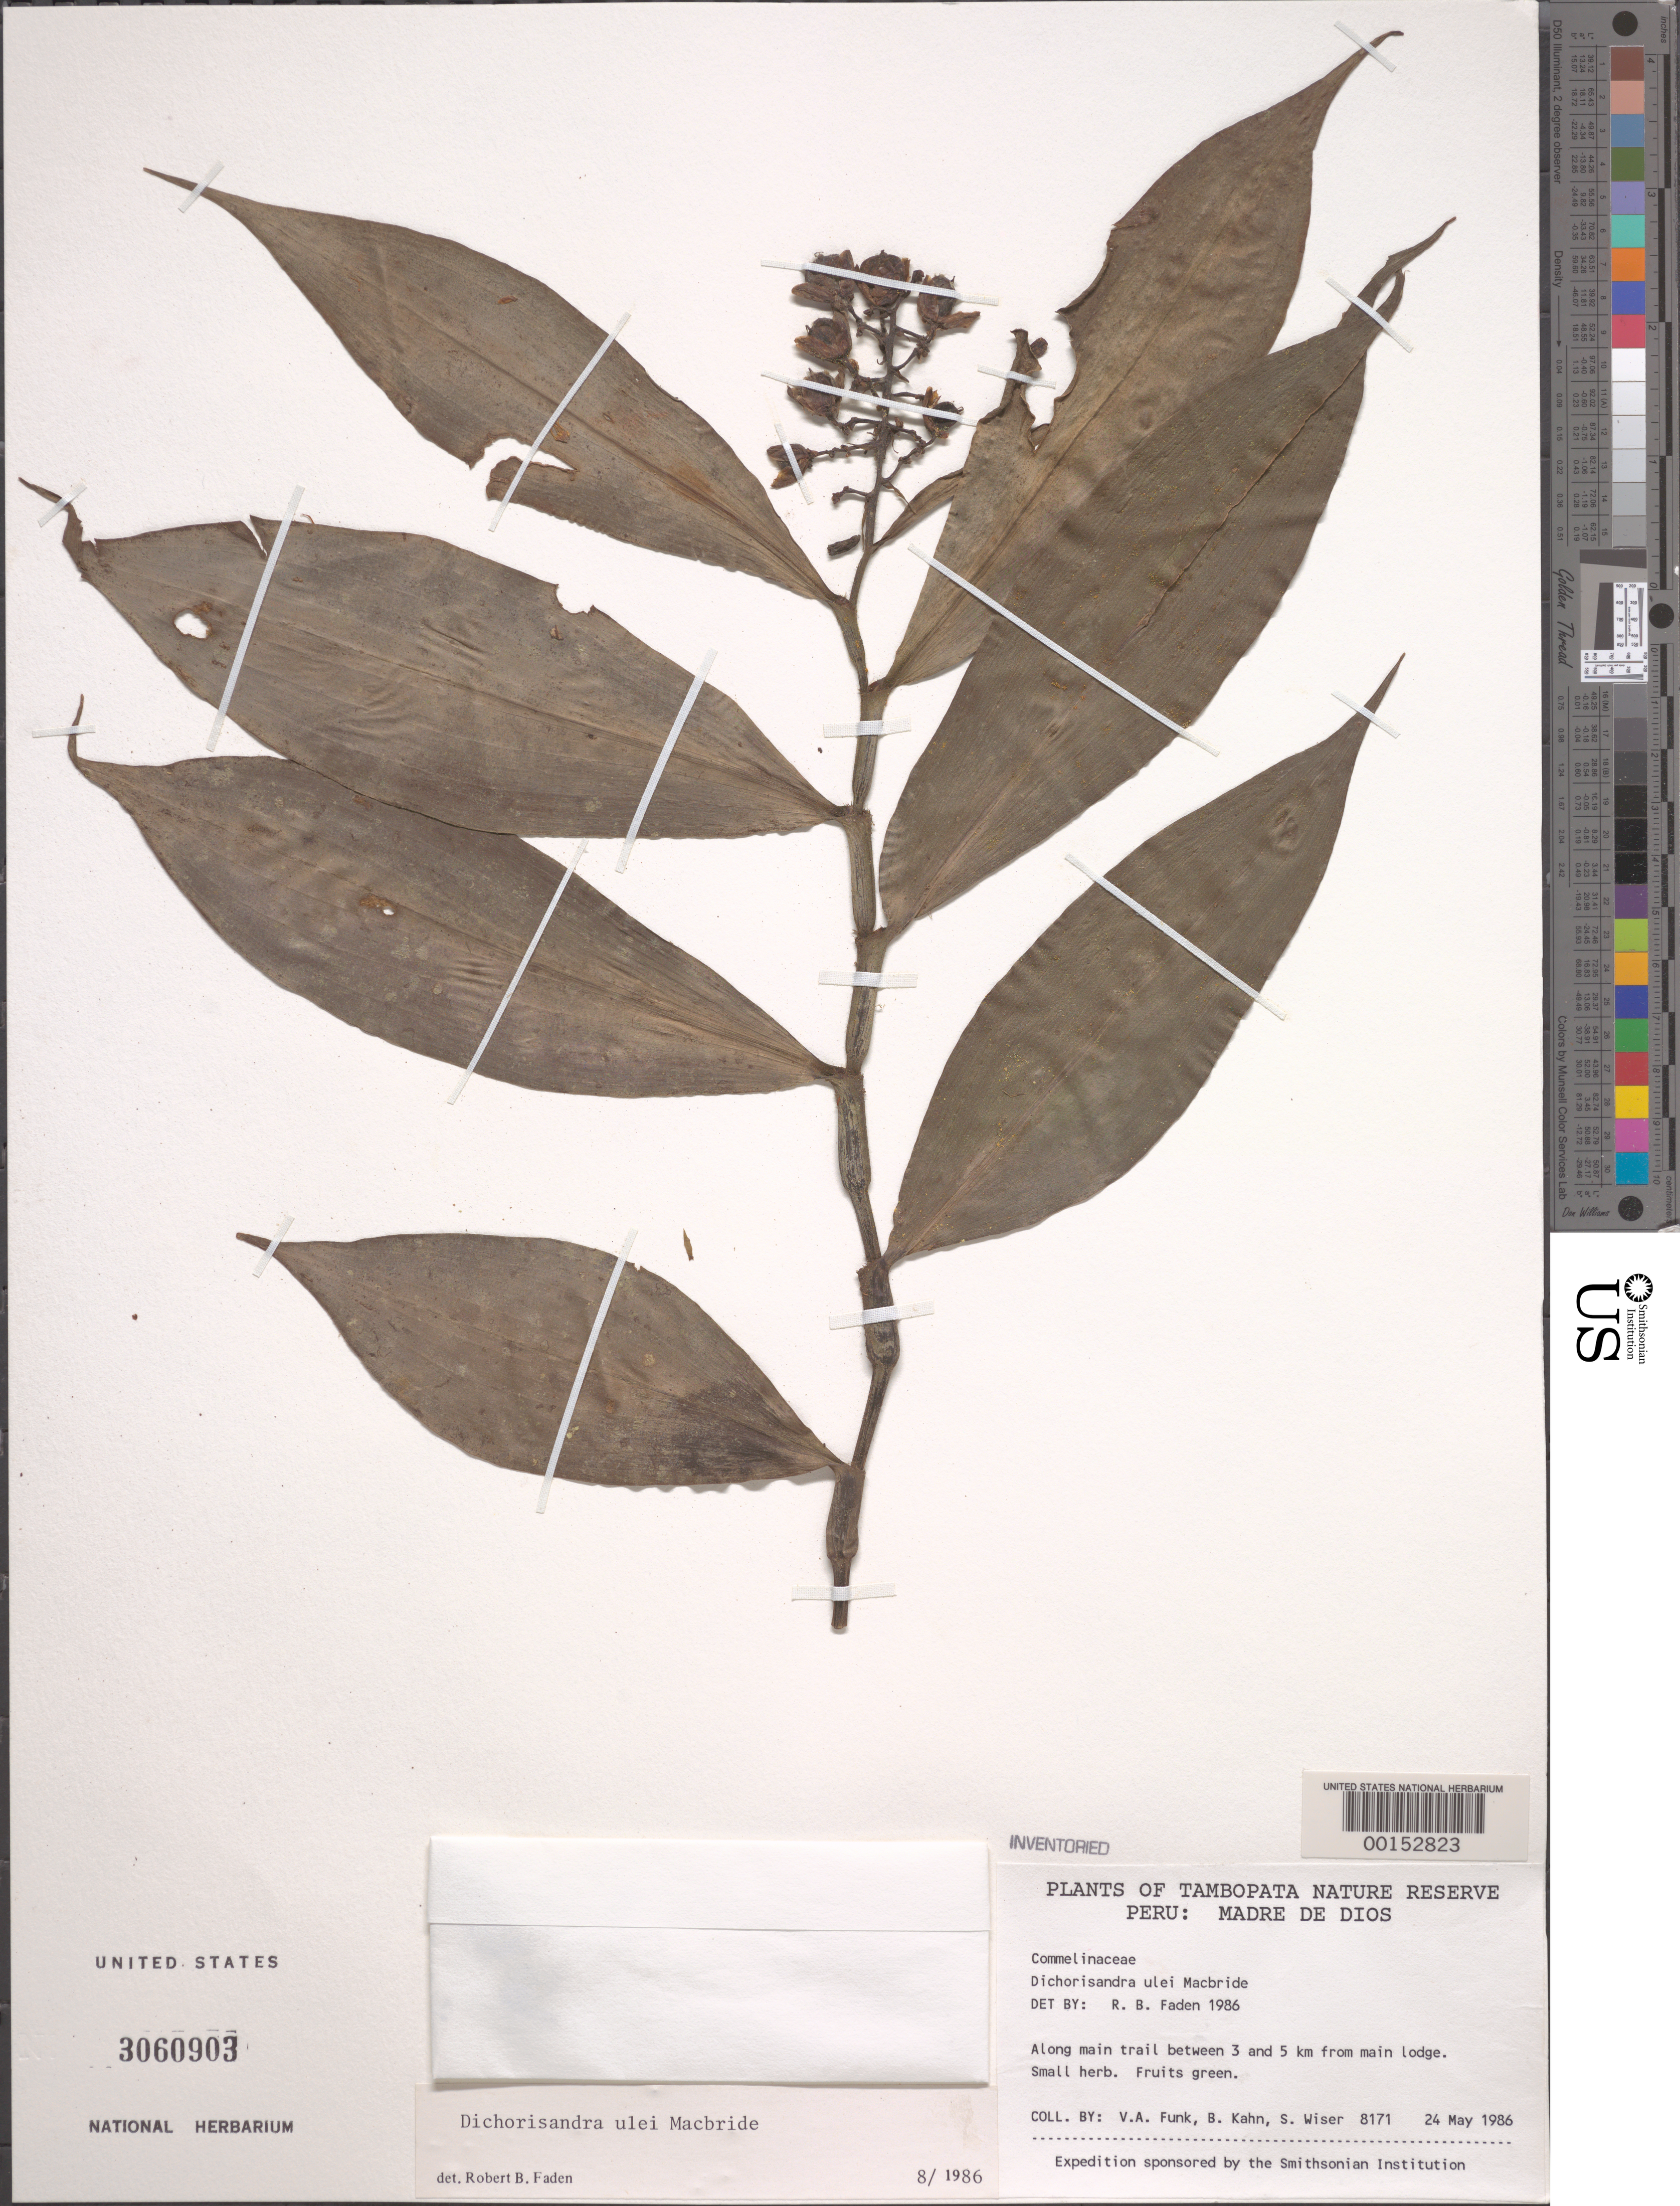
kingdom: Plantae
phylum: Tracheophyta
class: Liliopsida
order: Commelinales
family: Commelinaceae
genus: Dichorisandra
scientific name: Dichorisandra ulei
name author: J.F. Macbr.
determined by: Faden, Robert B., (US), Smithsonian Institution - National Museum of Natural History (UNITED STATES)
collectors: V. Funk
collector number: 8171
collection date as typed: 24 May 1986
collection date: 1986-05-24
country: Peru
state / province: Madre de Dios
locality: Tambopata nature reserve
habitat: Trailside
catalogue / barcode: US 3060903